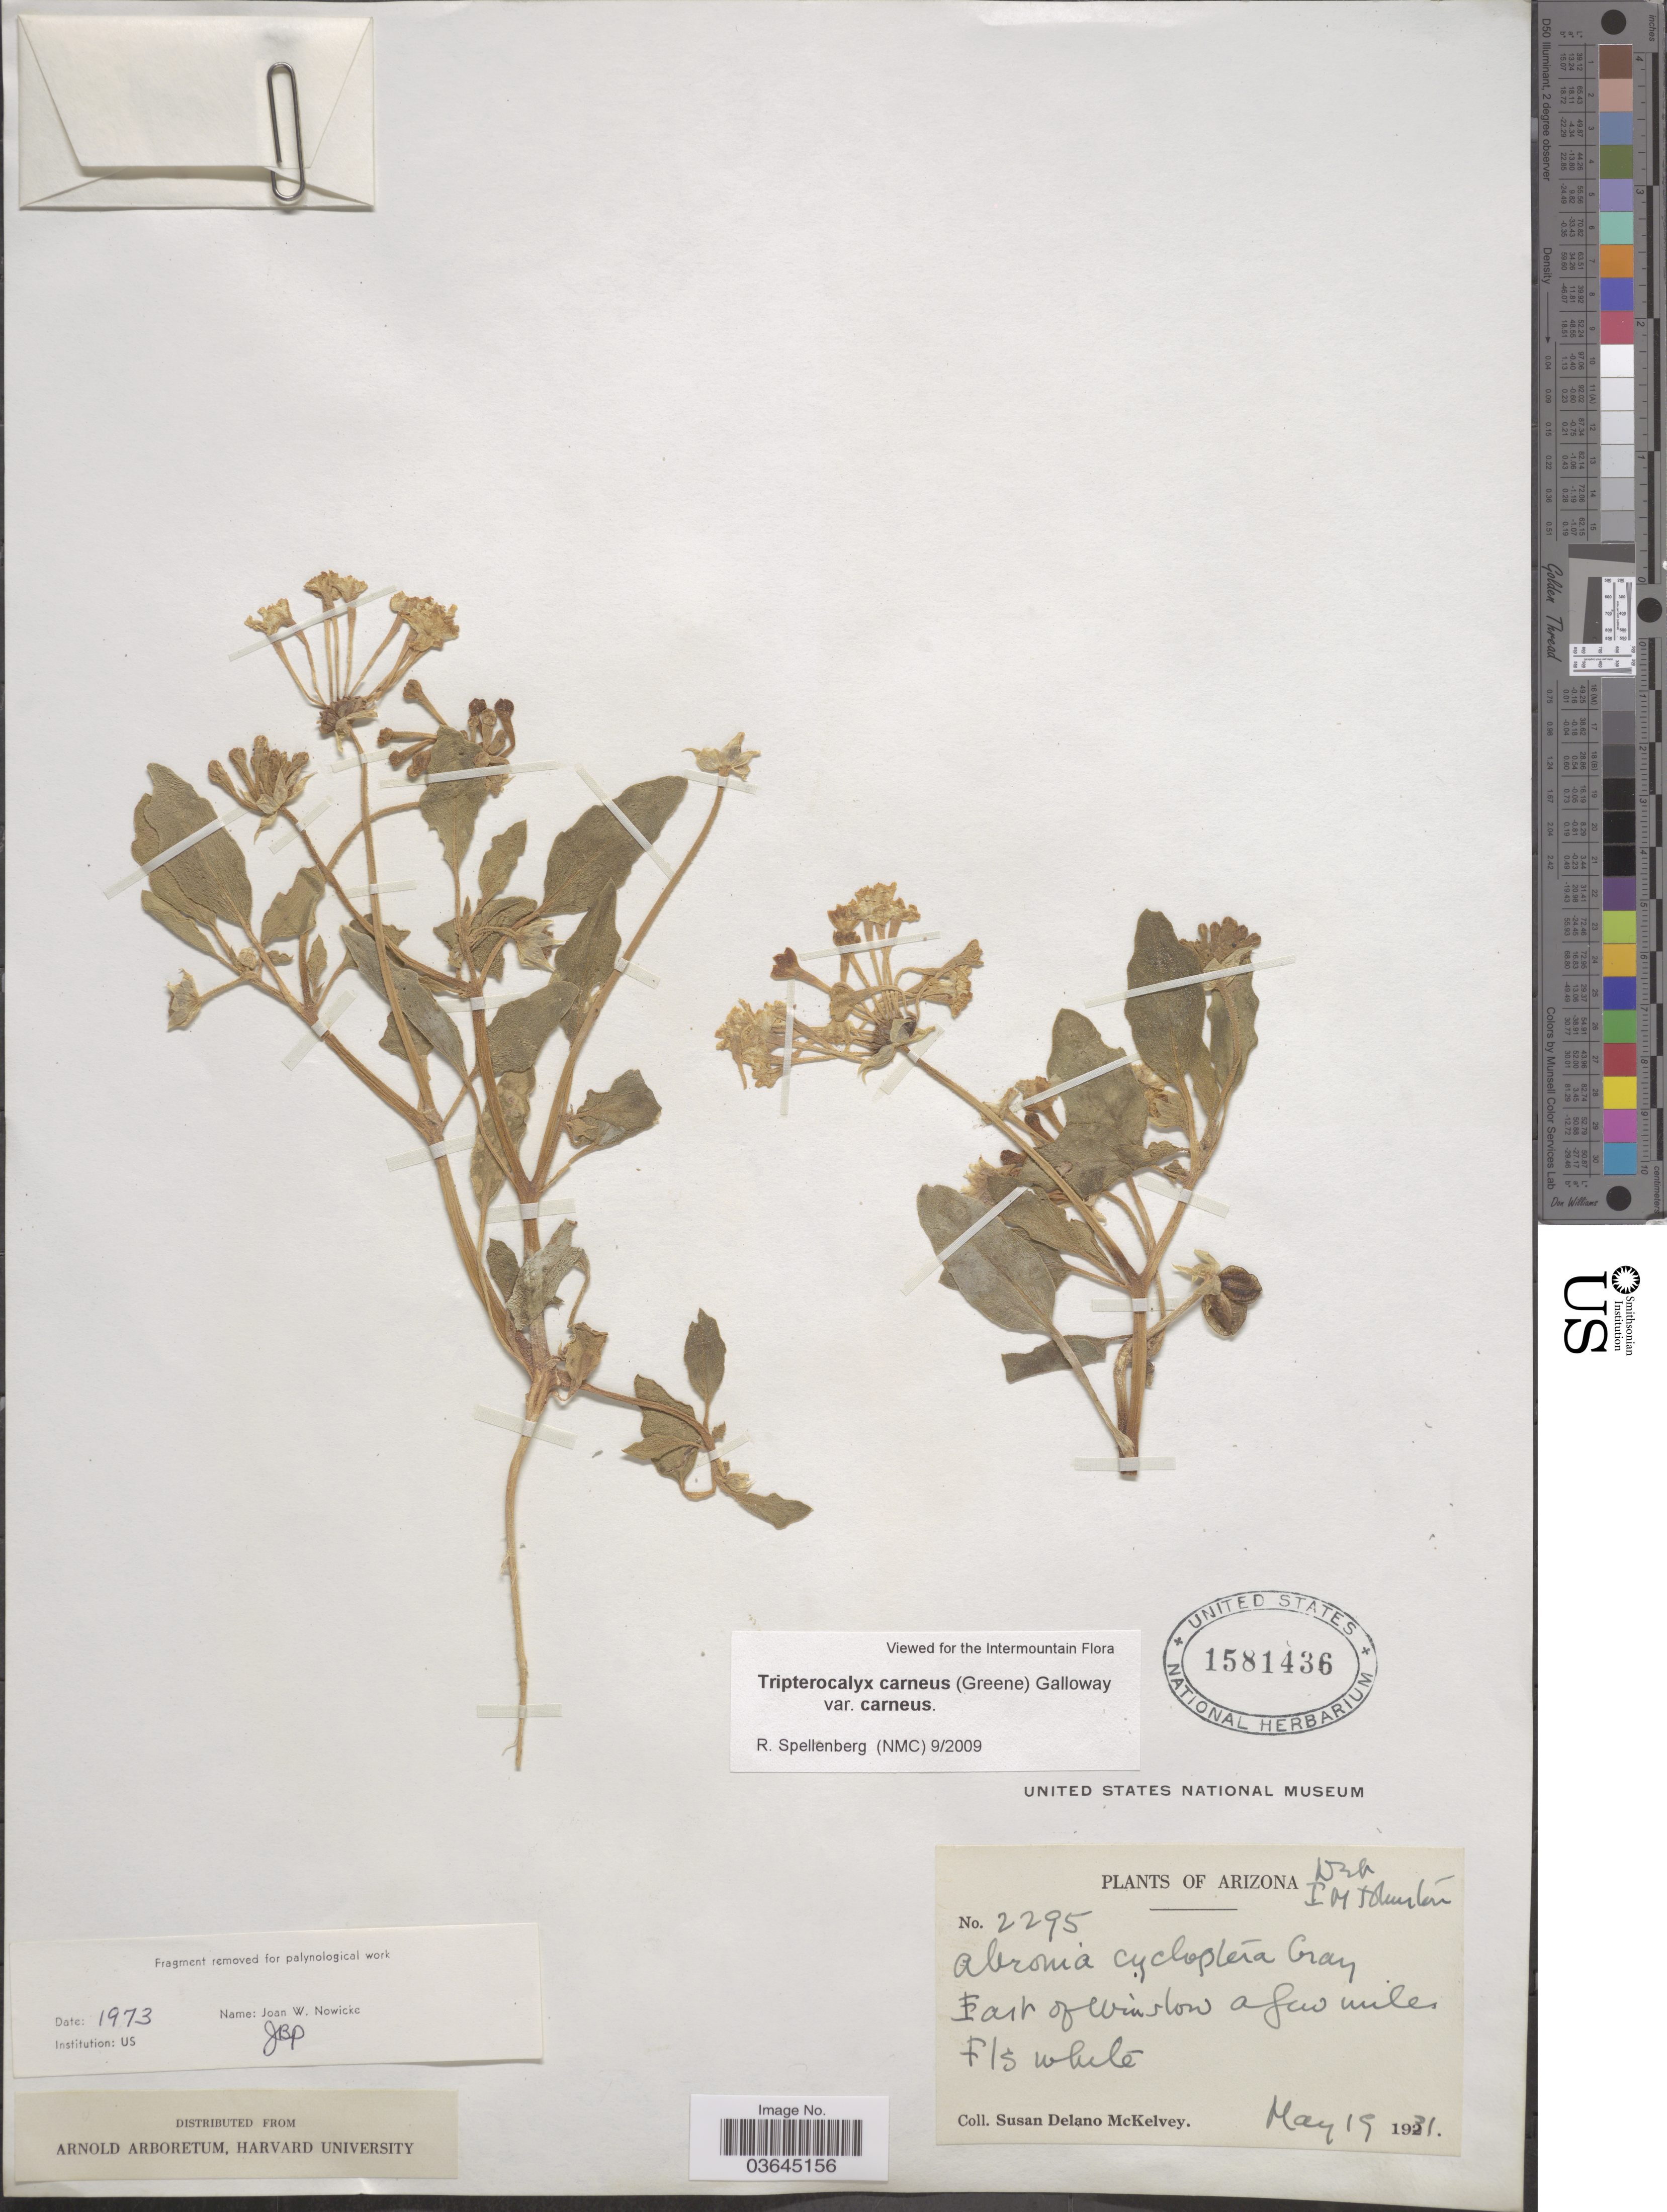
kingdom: Plantae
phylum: Tracheophyta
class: Magnoliopsida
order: Caryophyllales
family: Nyctaginaceae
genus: Tripterocalyx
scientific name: Tripterocalyx carneus var. carneus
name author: (Greene) L.A. Galloway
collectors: S. A. McKelvey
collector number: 2295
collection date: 1931-05-19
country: United States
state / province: Arizona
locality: East of Winslow a few miles.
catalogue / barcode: US 1581436